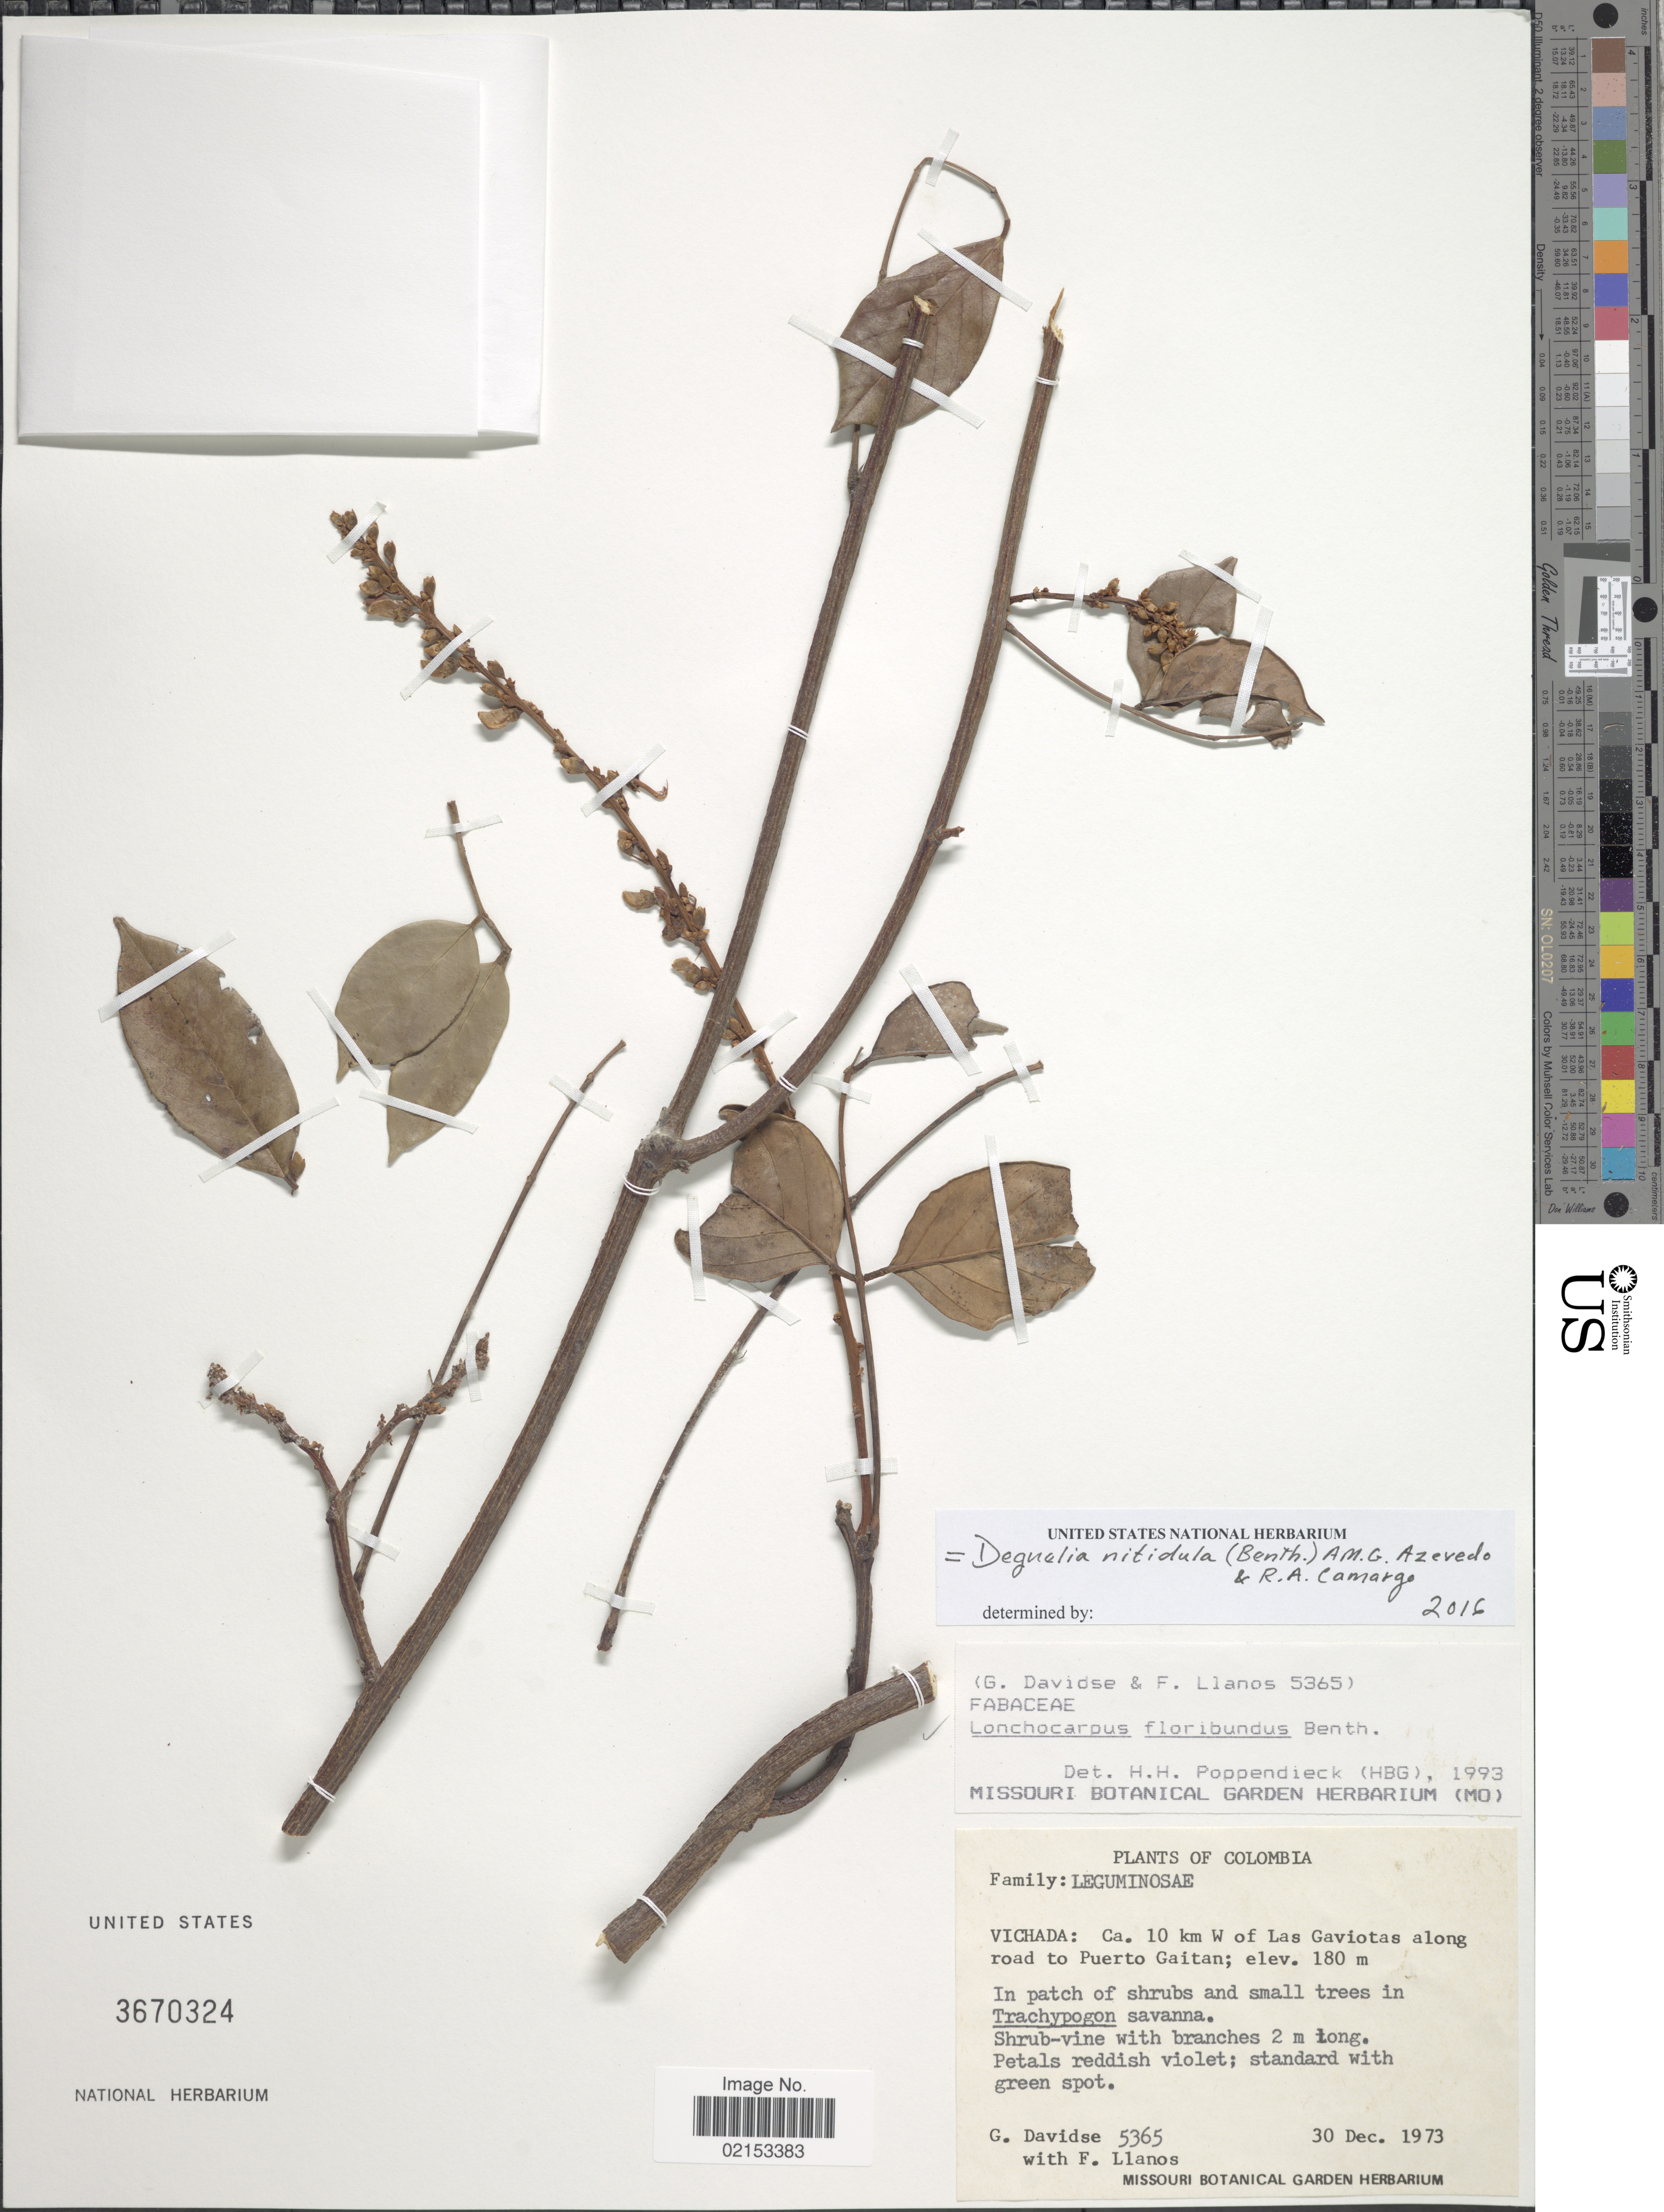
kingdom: Plantae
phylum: Tracheophyta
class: Magnoliopsida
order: Fabales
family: Fabaceae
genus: Deguelia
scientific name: Deguelia nitidula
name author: (Benth.) A.M.G. Azevedo & R.A. Camargo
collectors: G. Davidse & F. Llanos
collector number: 5365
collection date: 1973-12-30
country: Colombia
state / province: Vichada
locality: Ca 10 km W of Las Gaviotes along road to Puerto Gaitan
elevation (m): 180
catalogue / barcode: US 3670324